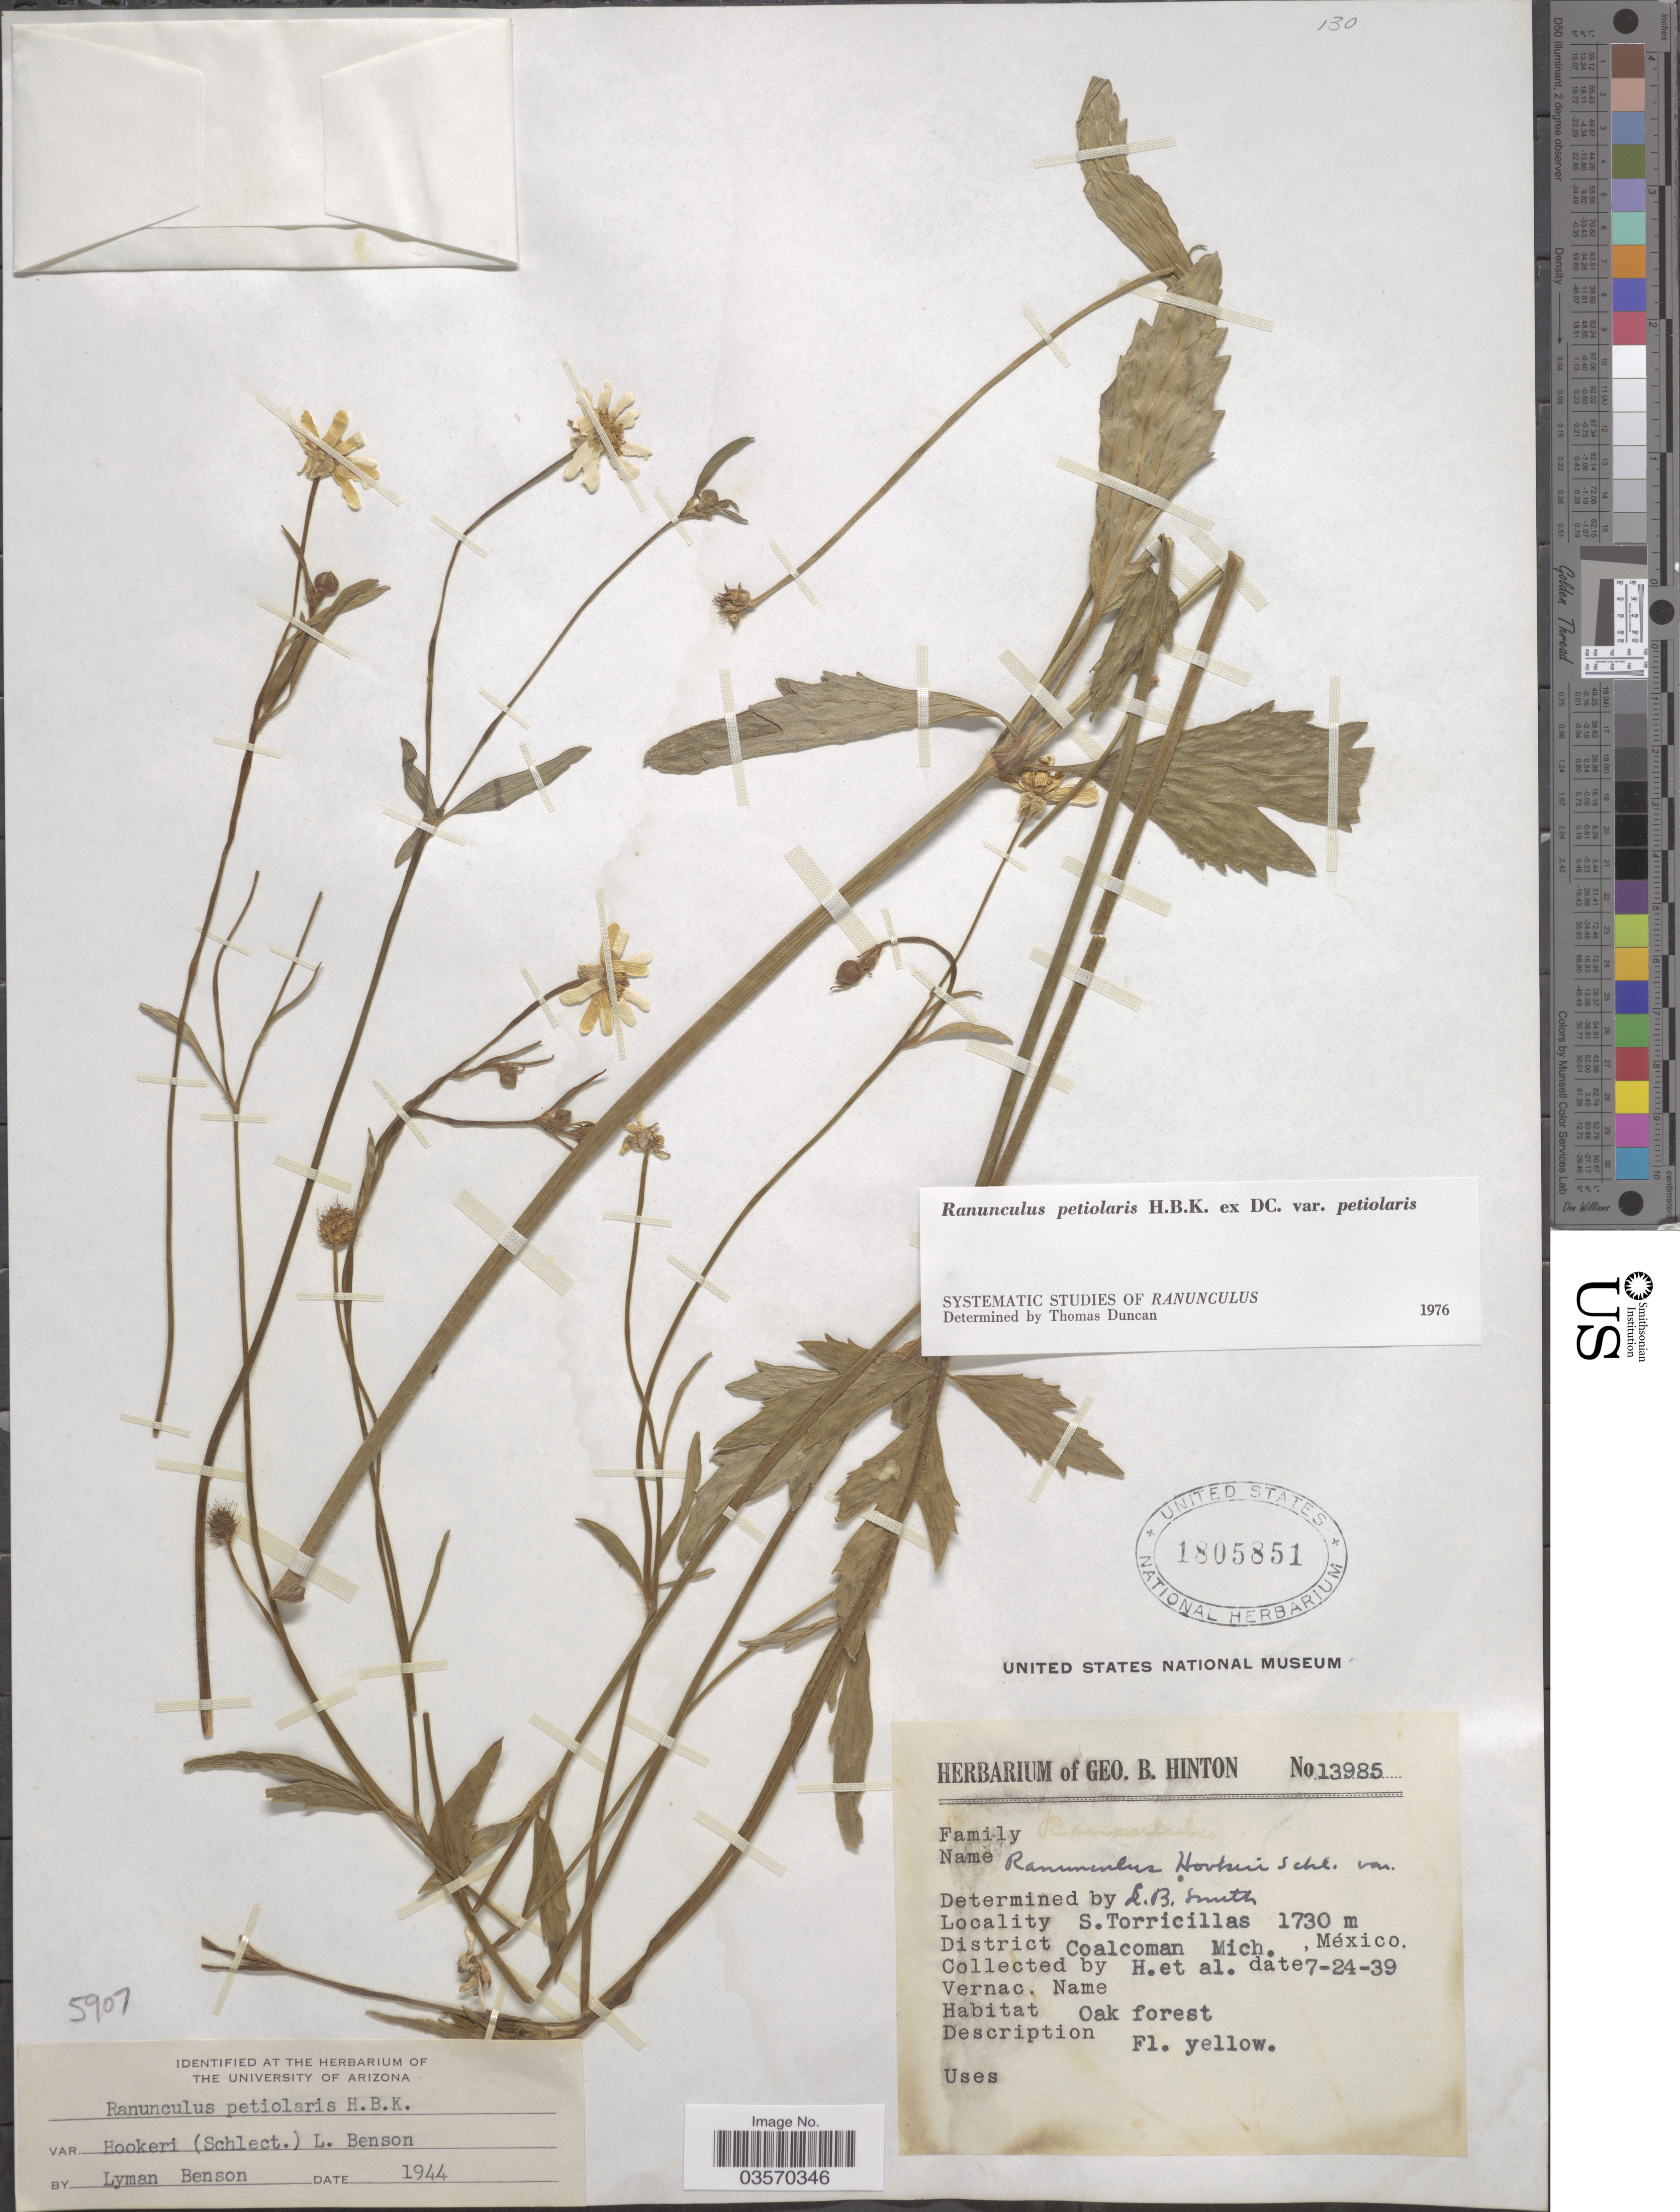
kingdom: Plantae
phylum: Tracheophyta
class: Magnoliopsida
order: Ranunculales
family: Ranunculaceae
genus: Ranunculus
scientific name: Ranunculus petiolaris var. petiolaris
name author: Kunth ex DC.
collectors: G. B. Hinton & et al.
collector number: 13985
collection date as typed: Transcribed d/m/y: 24/7/39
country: Mexico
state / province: Michoacán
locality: S. Torricillas. District Coalcoman.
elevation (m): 1730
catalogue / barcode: US 1805851